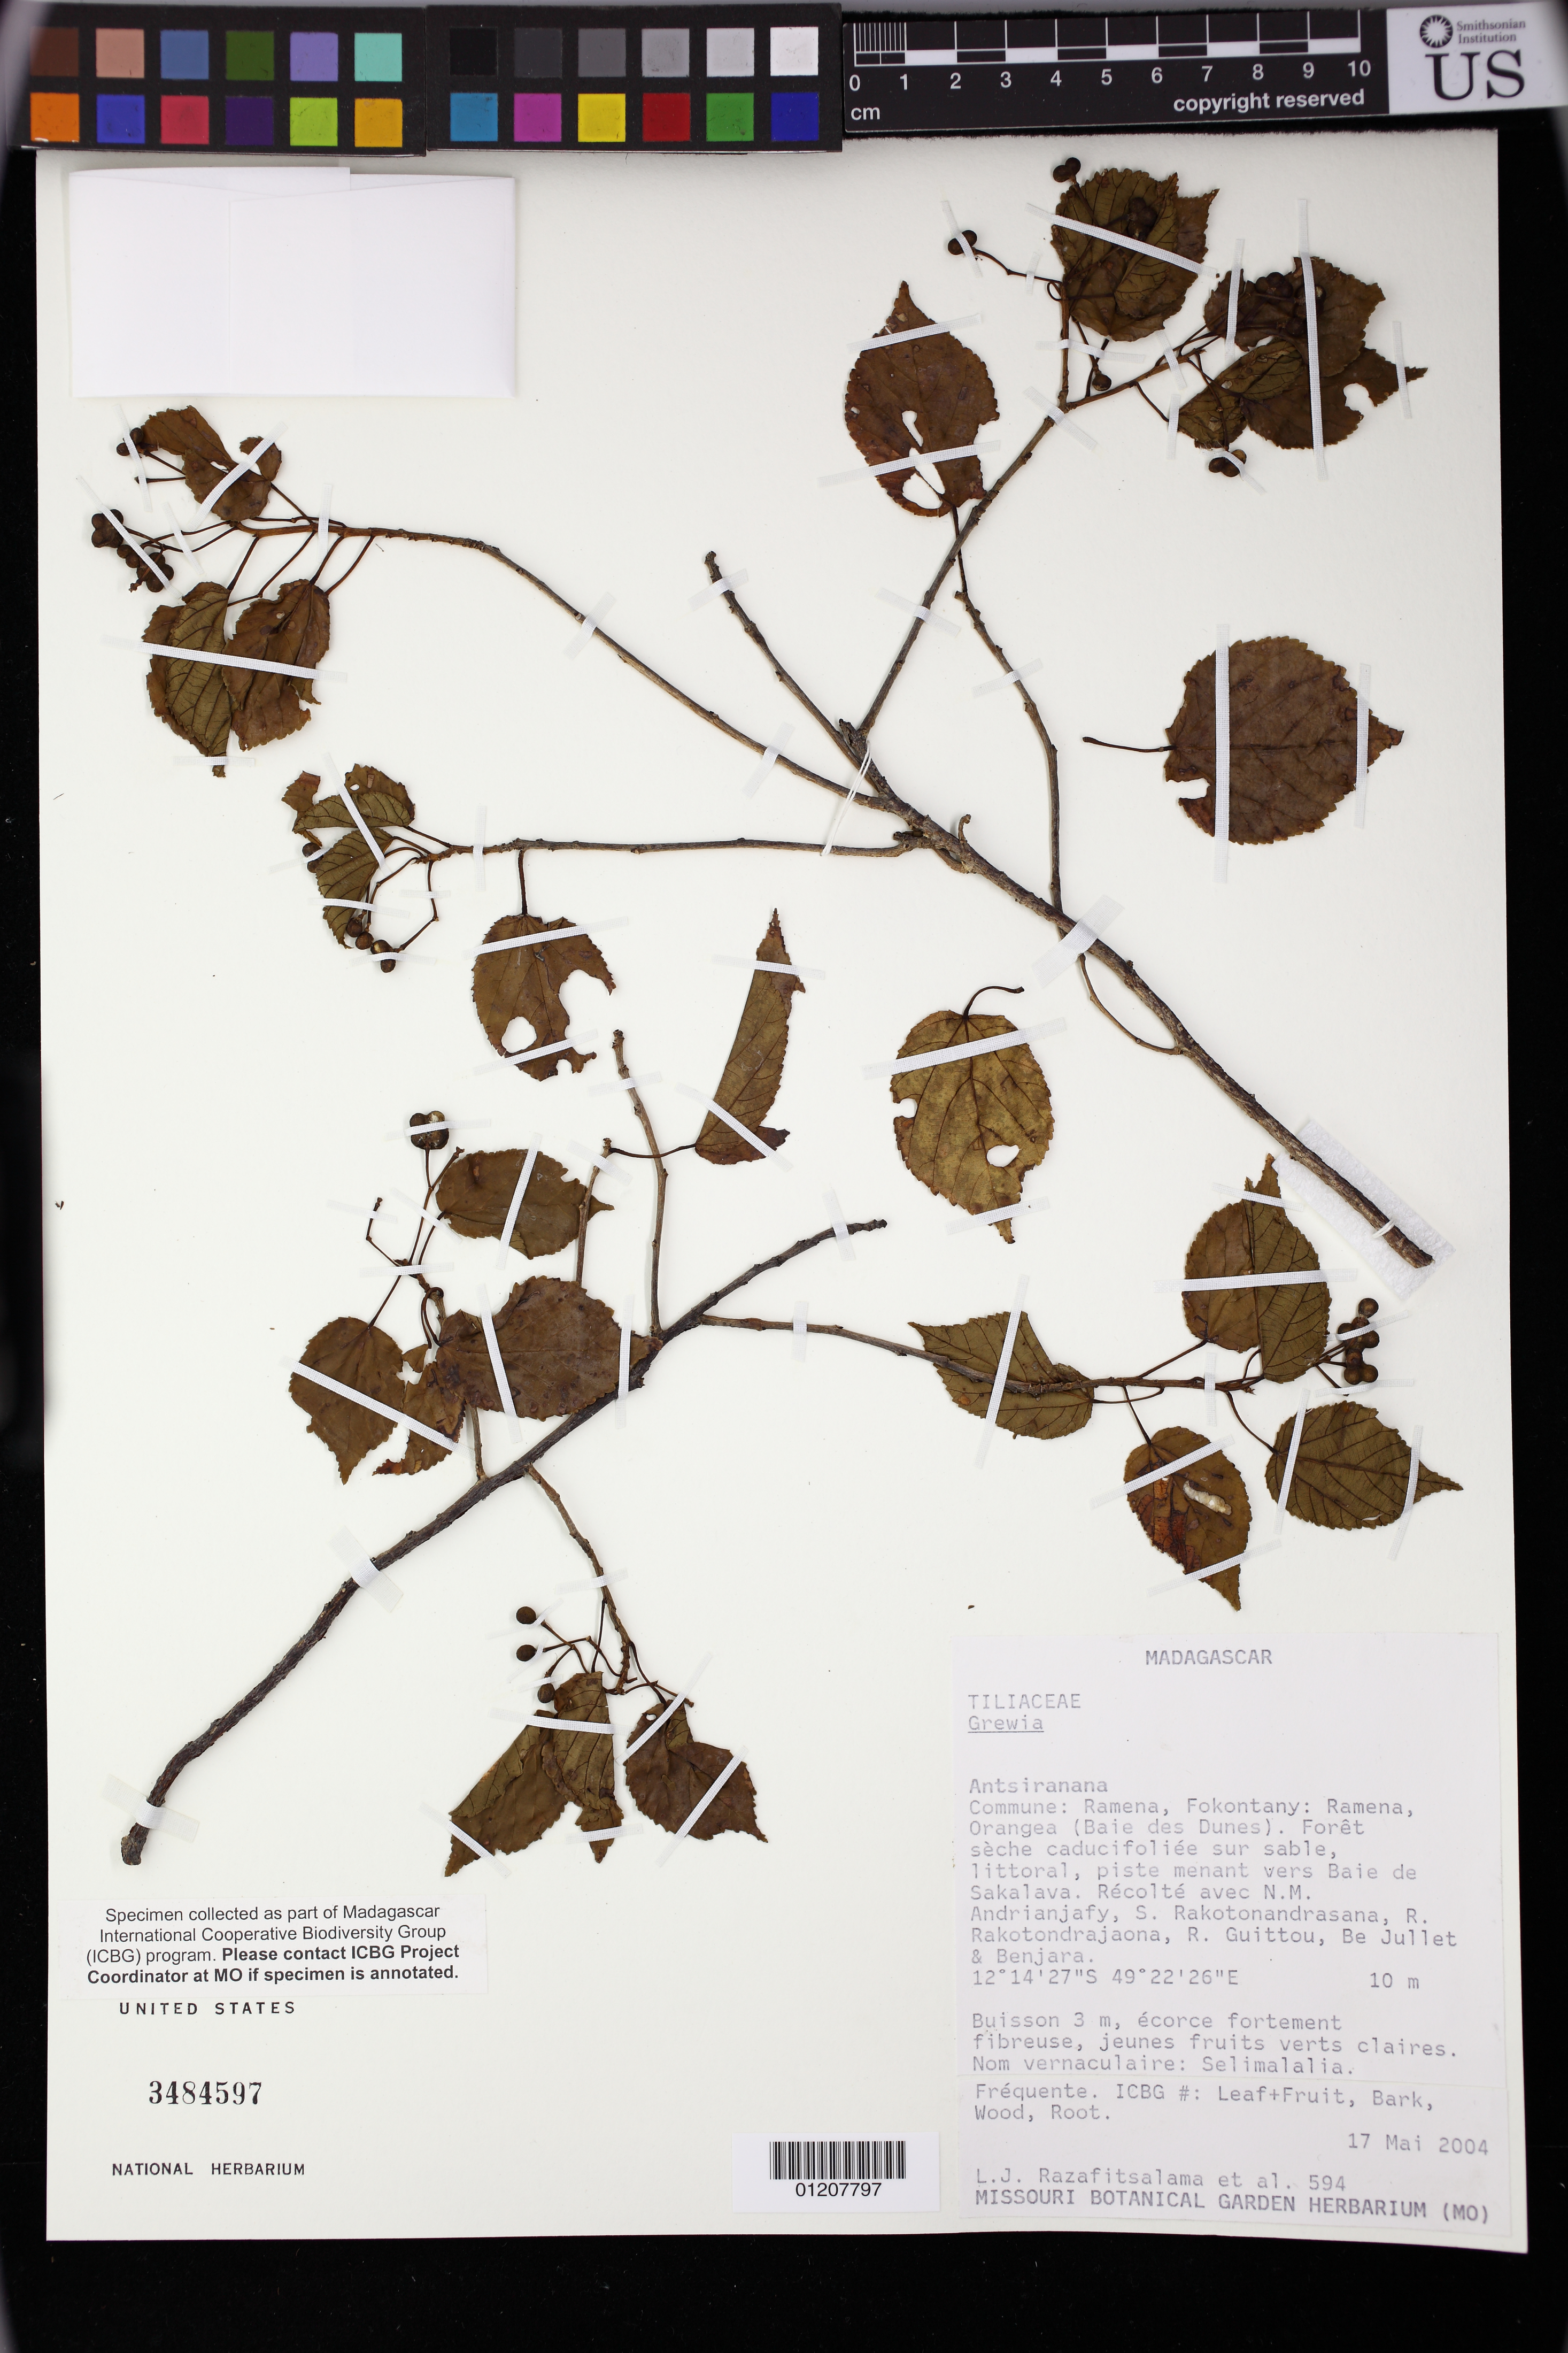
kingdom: Plantae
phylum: Tracheophyta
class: Magnoliopsida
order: Malvales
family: Malvaceae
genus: Grewia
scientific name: Grewia sp.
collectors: L. J. Razafitsalama, N. M. Andrianjafy, S. Rakotonandrasana & R. Rakotondrajaona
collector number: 594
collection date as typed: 17 May 2004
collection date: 2004-05-17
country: Madagascar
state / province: Diana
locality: Antsiranana. Commune: Ramena, Fokontany: Ramena, Orangea (Baie des Dunes). Foret seche caducifoliee sur sable, littoral, piste, menant vers Baie de Sakalava.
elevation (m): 10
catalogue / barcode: US 3484597